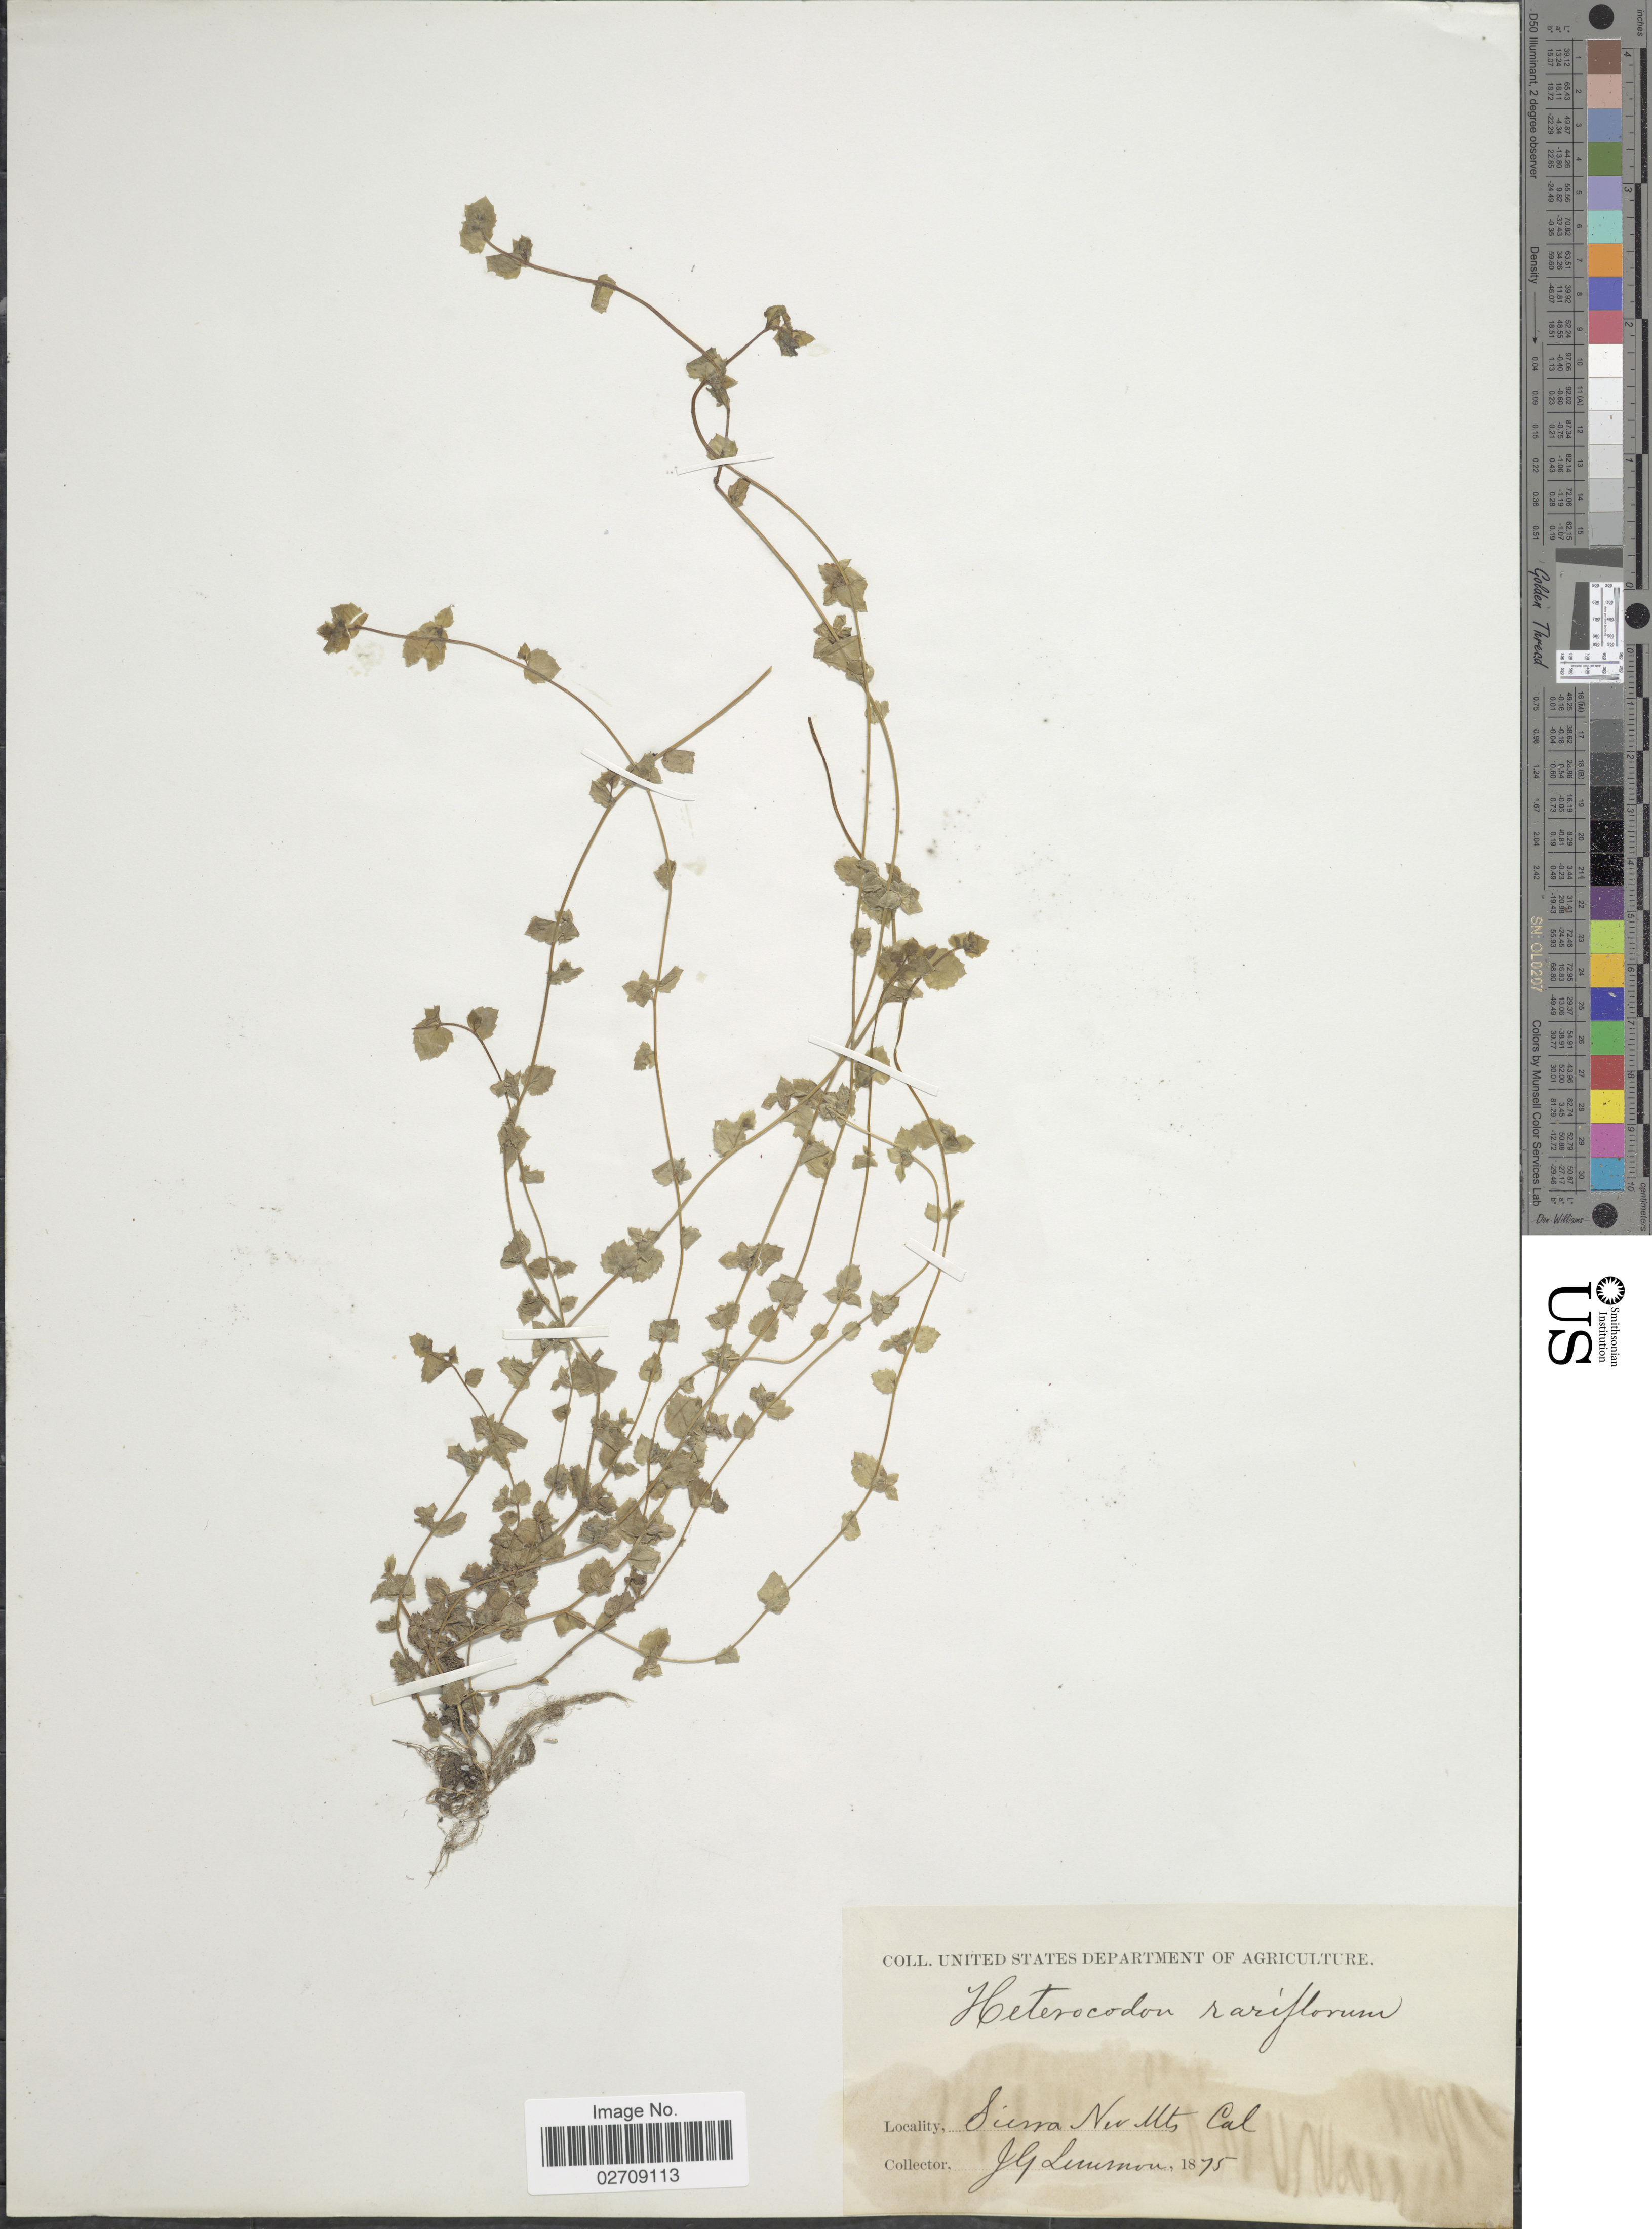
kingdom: Plantae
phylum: Tracheophyta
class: Magnoliopsida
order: Asterales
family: Campanulaceae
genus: Heterocodon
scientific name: Heterocodon rariflorum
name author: Nutt.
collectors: J. Lemmon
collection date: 1875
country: United States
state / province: California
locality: Sierra Nev. Mts.